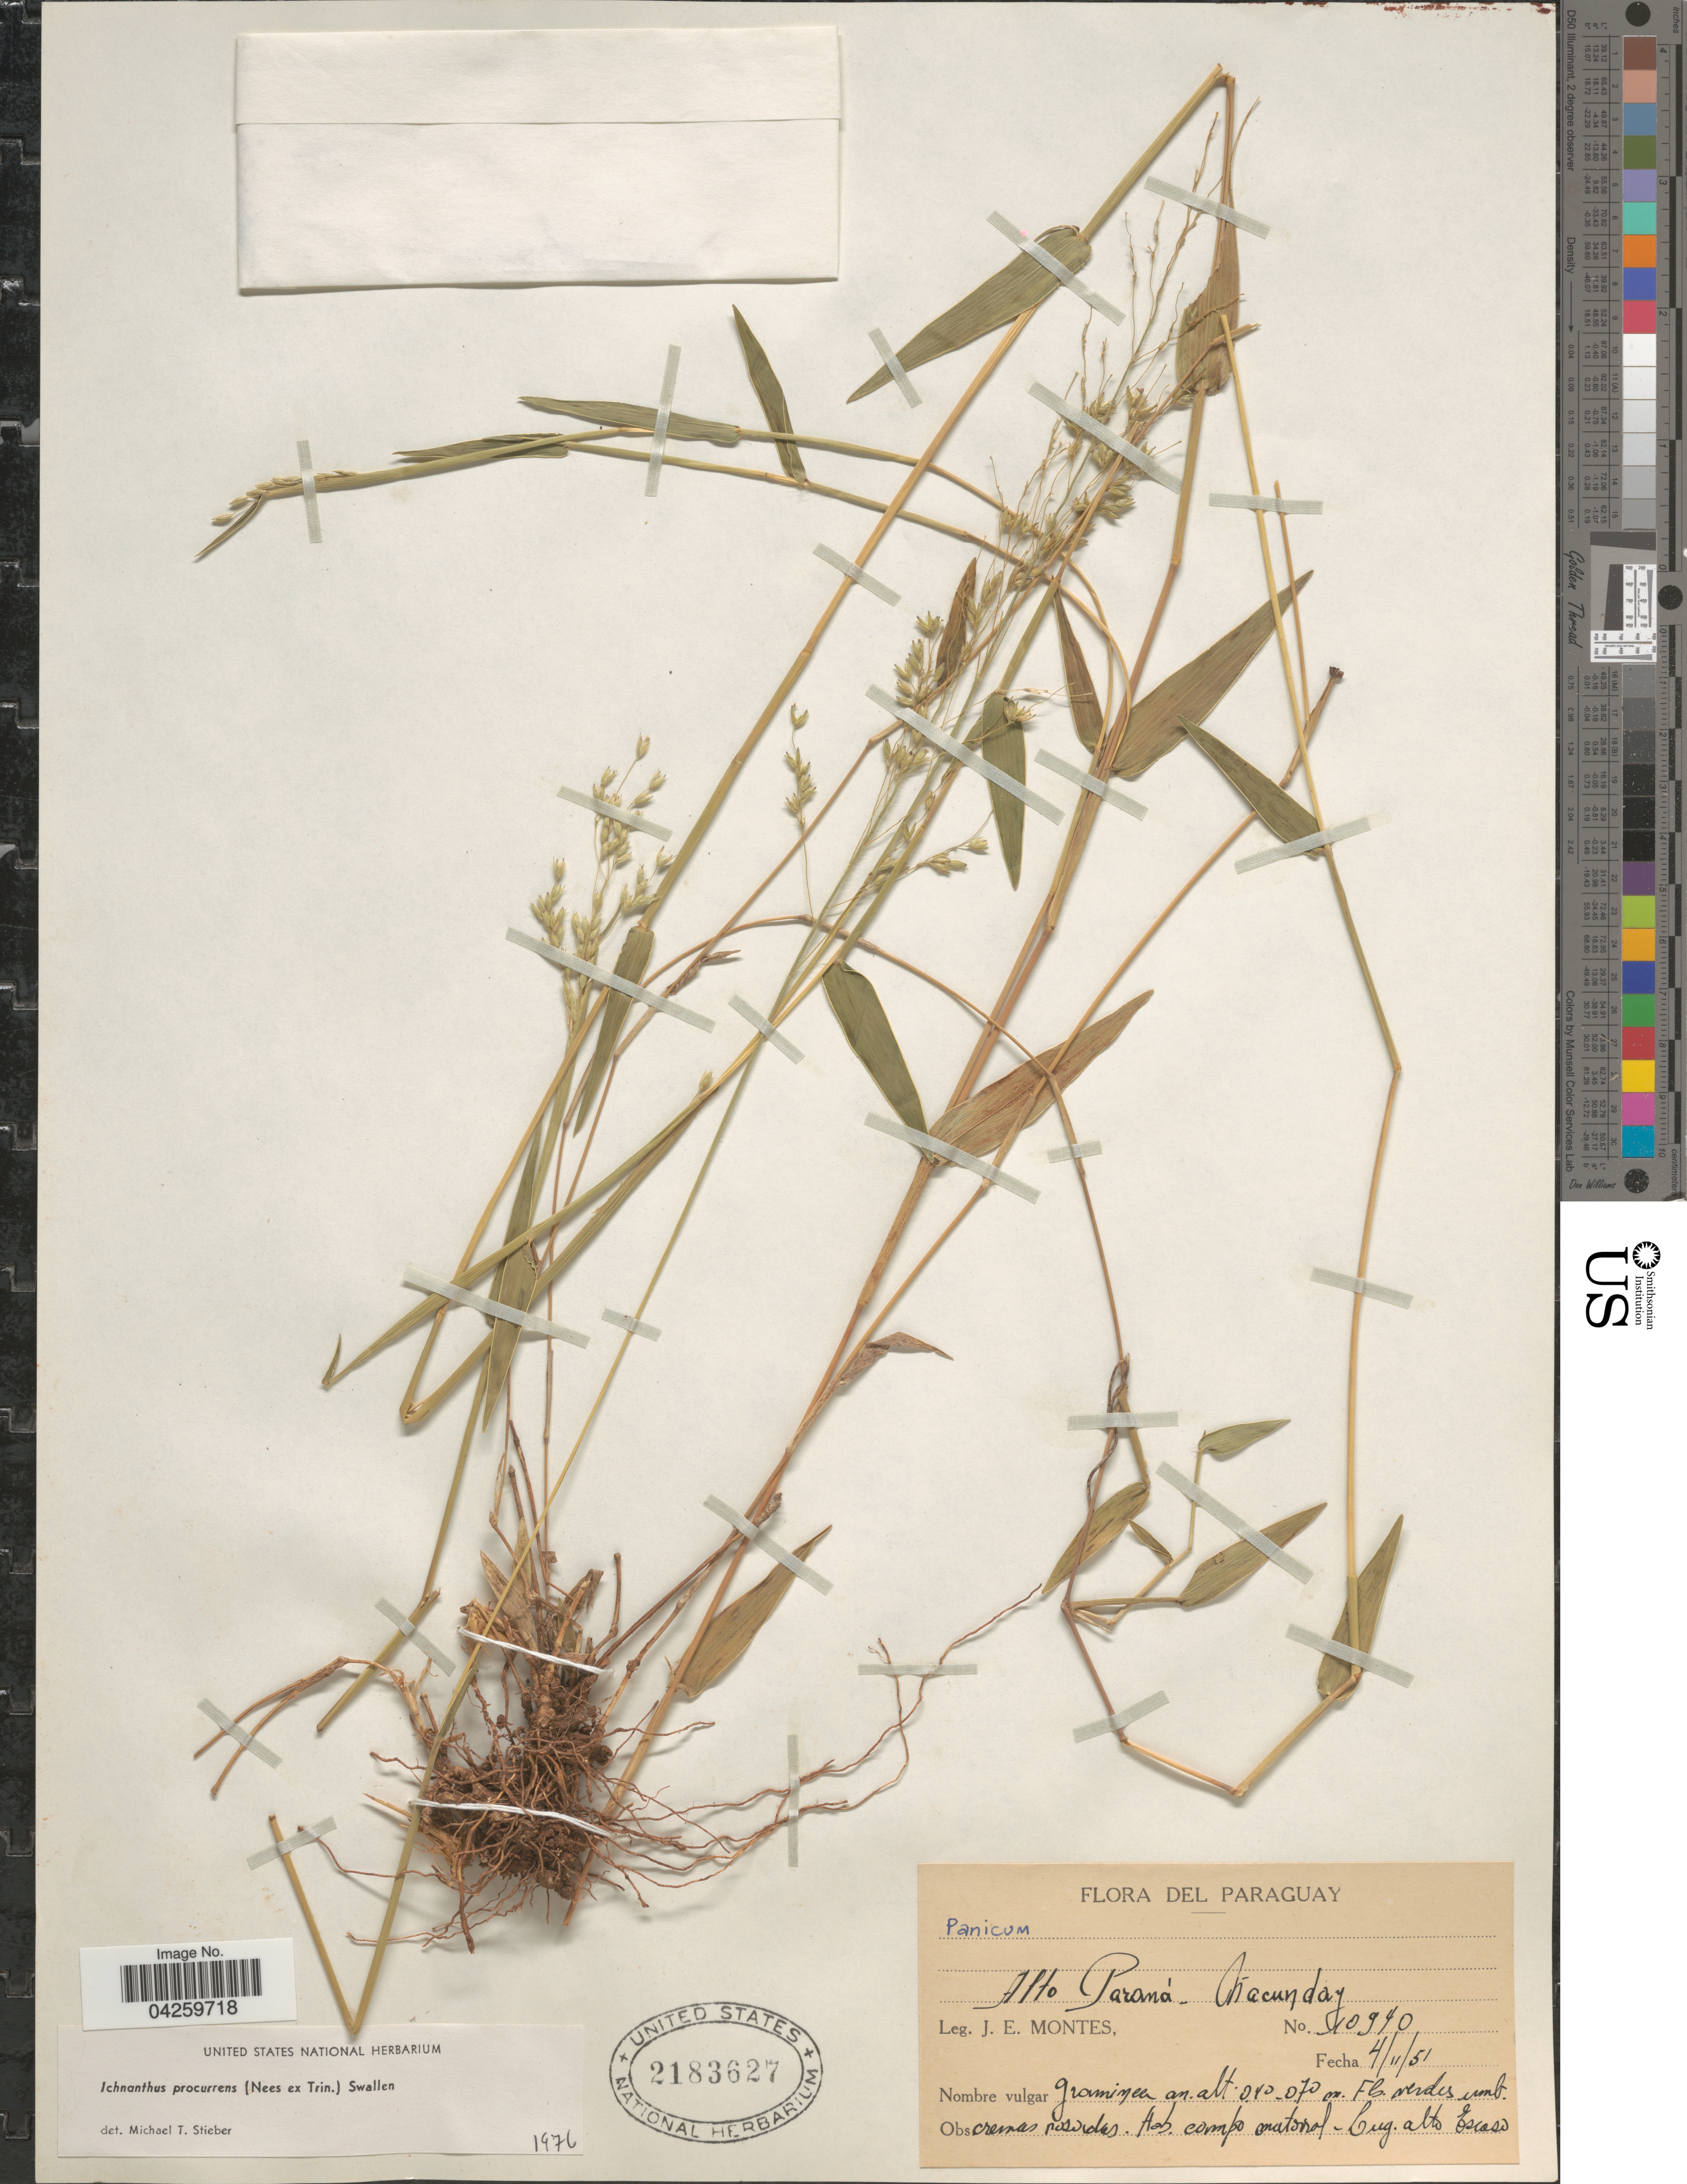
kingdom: Plantae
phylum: Tracheophyta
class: Liliopsida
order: Poales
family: Poaceae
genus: Ichnanthus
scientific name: Ichnanthus procurrens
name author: (Nees ex Trin.) Swallen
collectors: J. E. Montes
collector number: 10940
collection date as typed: Transcribed d/m/y: 4/11/51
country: Paraguay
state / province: Alto Parana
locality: Ñacunday.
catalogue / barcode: US 2183627